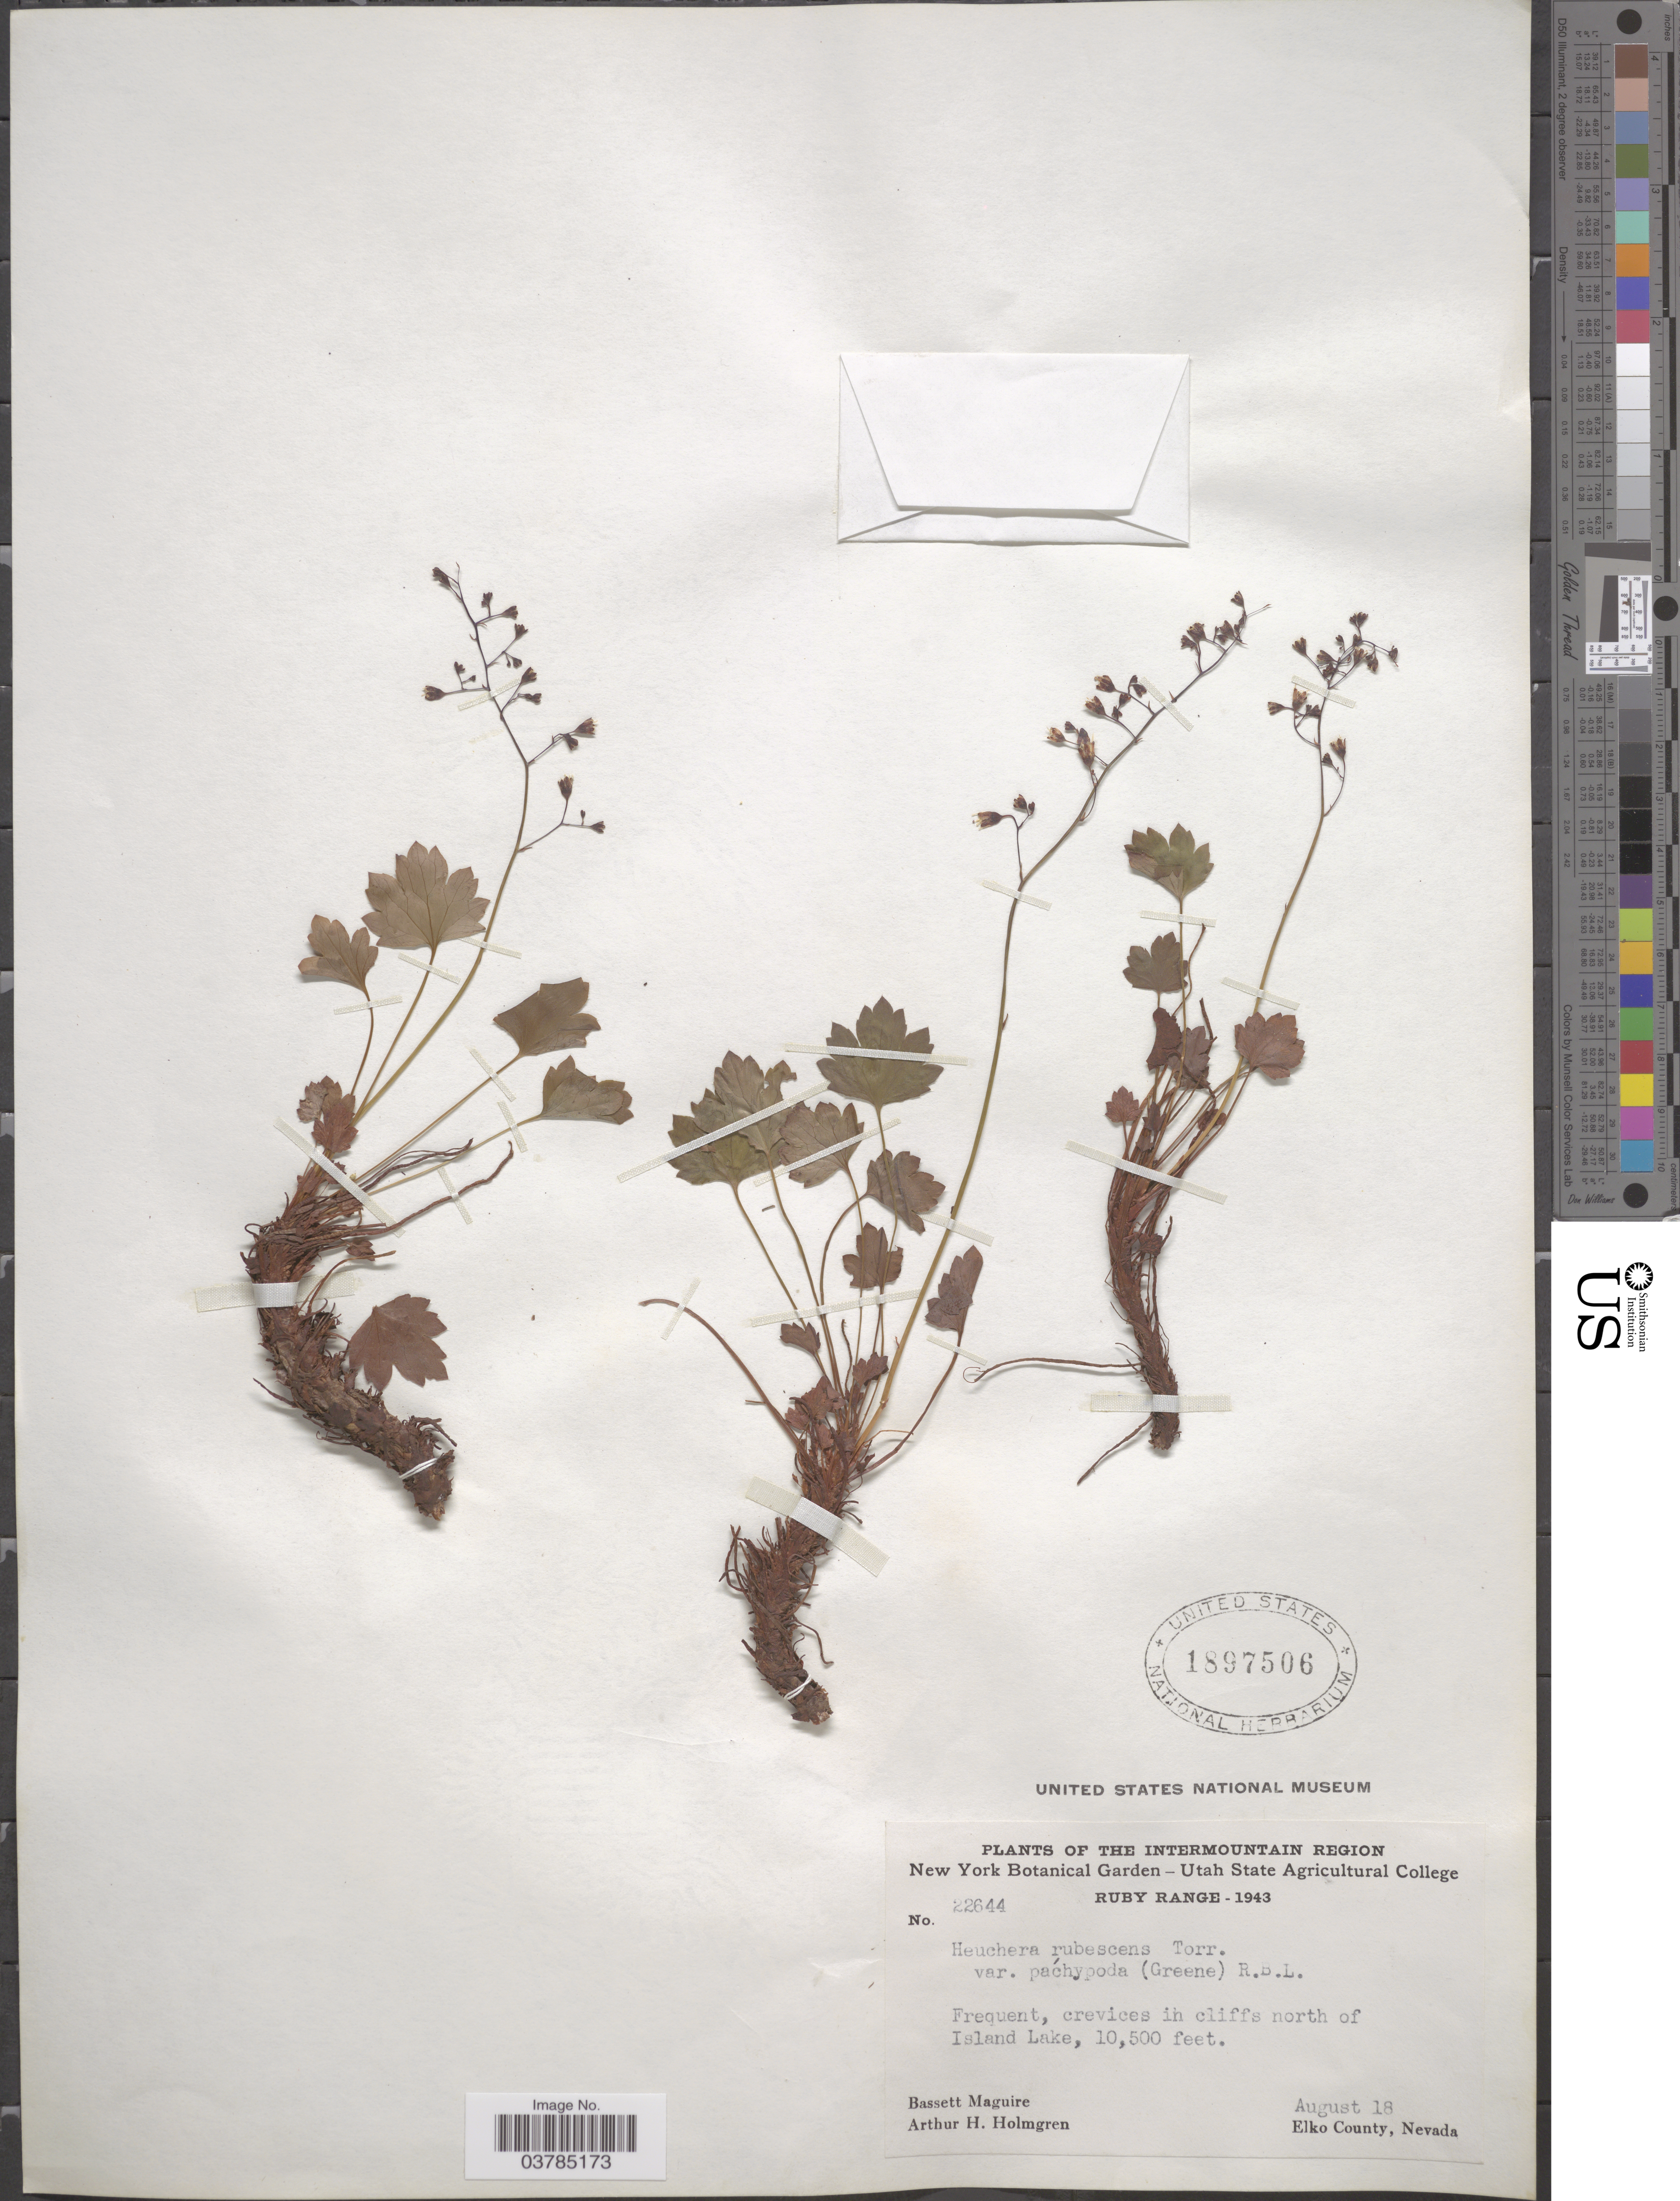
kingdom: Plantae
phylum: Tracheophyta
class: Magnoliopsida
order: Saxifragales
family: Saxifragaceae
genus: Heuchera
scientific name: Heuchera rubescens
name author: Torr.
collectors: B. Maguire & A. H. Holmgren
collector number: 22644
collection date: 1943-08-18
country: United States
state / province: Nevada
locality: Intermountain Region. Frequent, crevices in cliffs north of Island Lake. Elko County.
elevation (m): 3200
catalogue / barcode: US 1897506